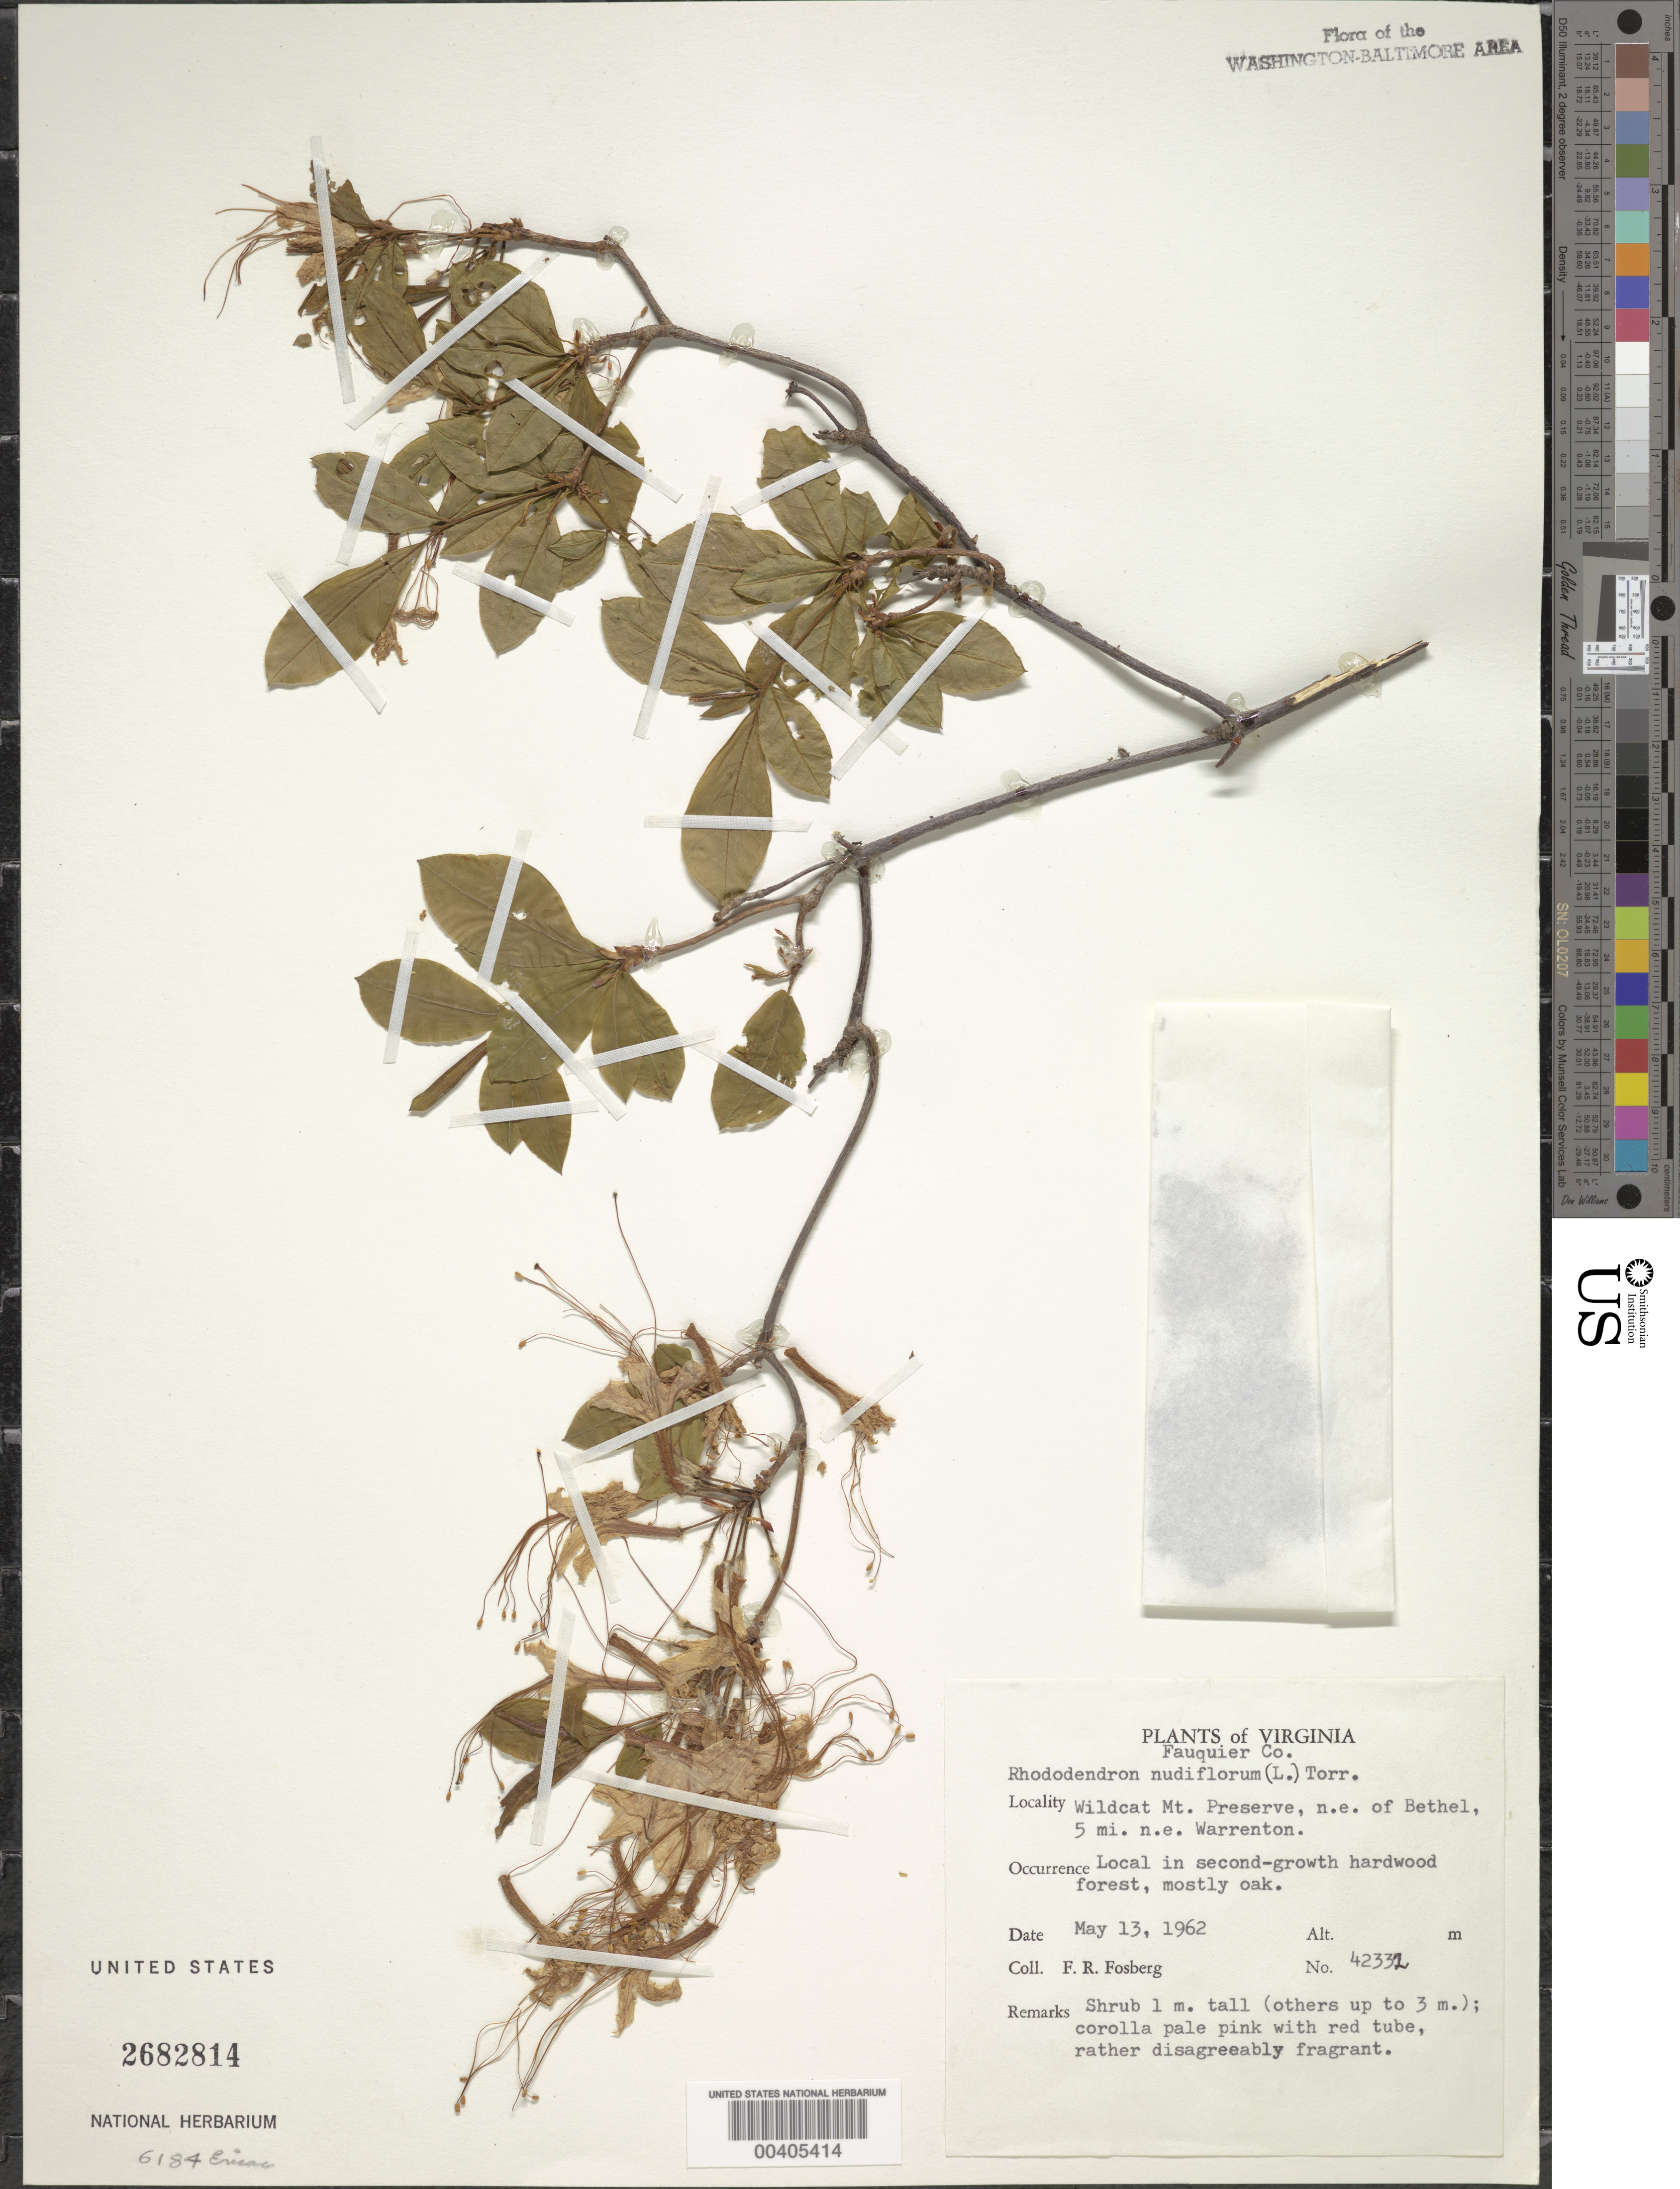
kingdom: Plantae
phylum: Tracheophyta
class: Magnoliopsida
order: Ericales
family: Ericaceae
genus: Rhododendron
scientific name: Rhododendron periclymenoides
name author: (Michx.) Shinners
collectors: F. R. Fosberg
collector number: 42332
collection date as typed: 13 May 1962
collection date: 1962-05-13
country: United States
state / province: Virginia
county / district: Fauquier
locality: Wildcat Mountain Preserve northeast of Bethel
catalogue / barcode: US 2682814